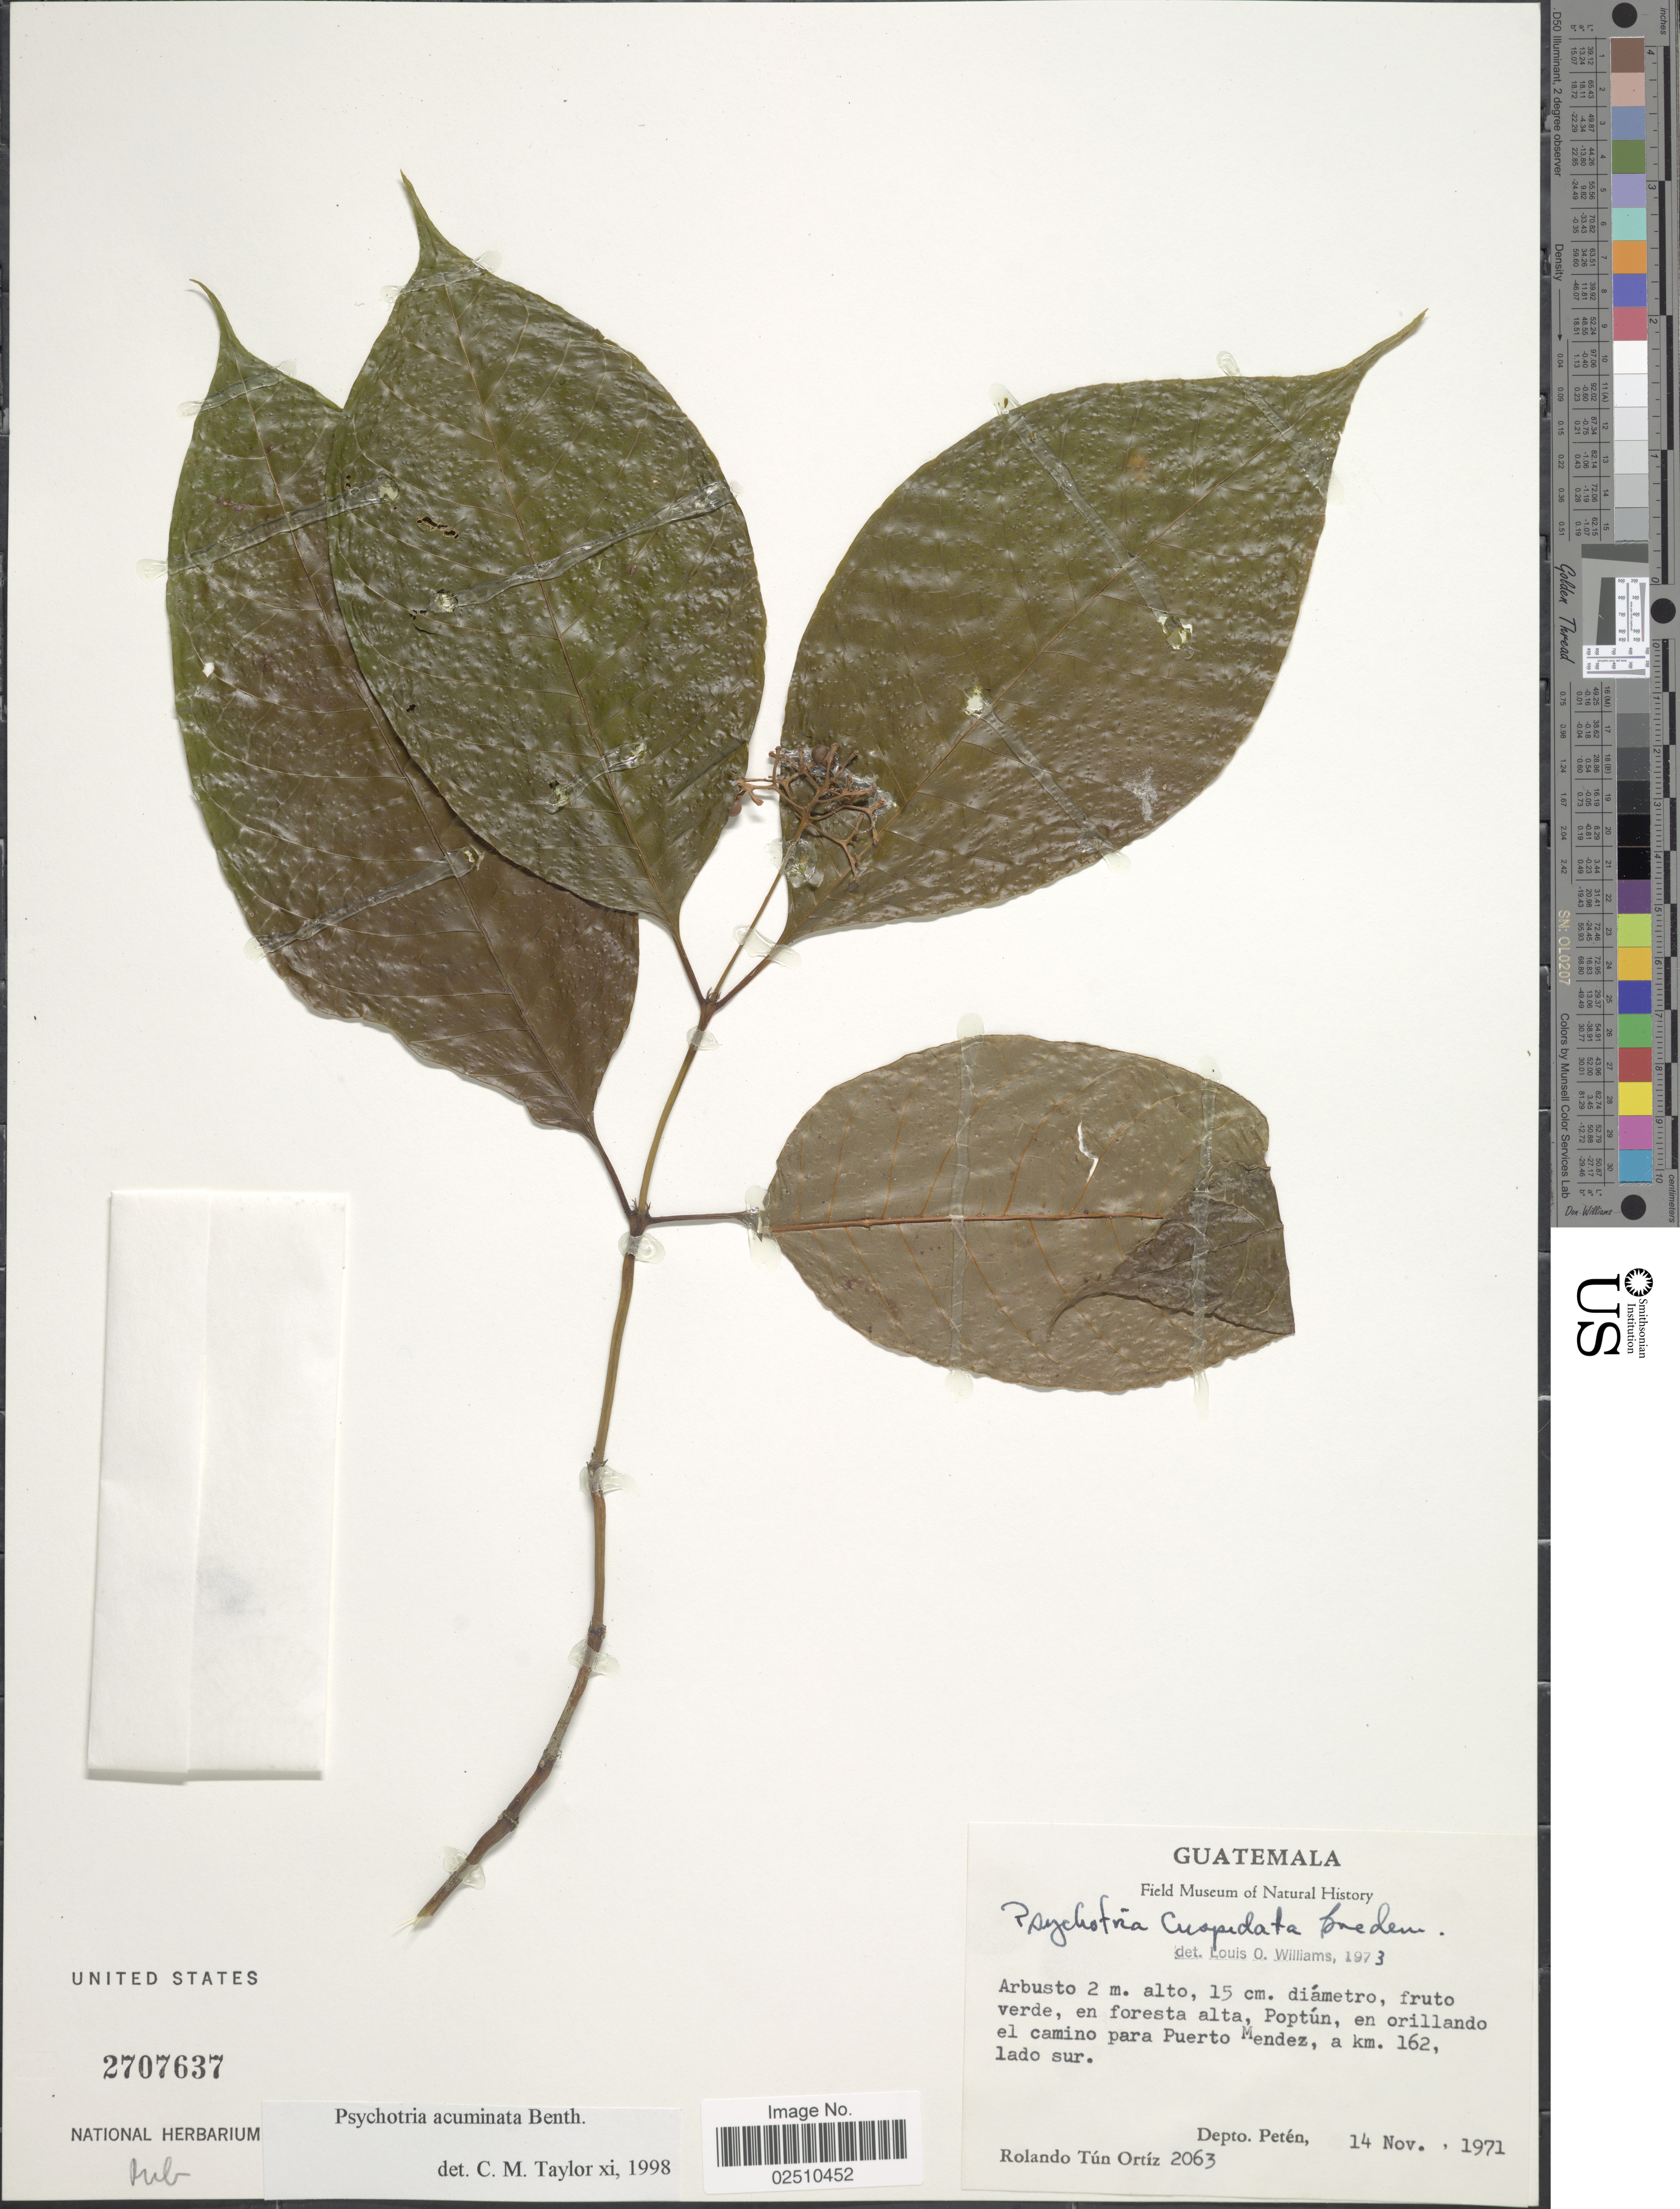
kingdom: Plantae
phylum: Tracheophyta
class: Magnoliopsida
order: Gentianales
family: Rubiaceae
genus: Psychotria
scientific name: Psychotria acuminata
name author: Benth.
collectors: R. T. Ortíz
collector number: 2063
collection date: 1971-11-14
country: Guatemala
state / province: El Petén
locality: Poptun, en orillando el camino para Puerto Mendez, a km 162, lado sur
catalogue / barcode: US 2707637